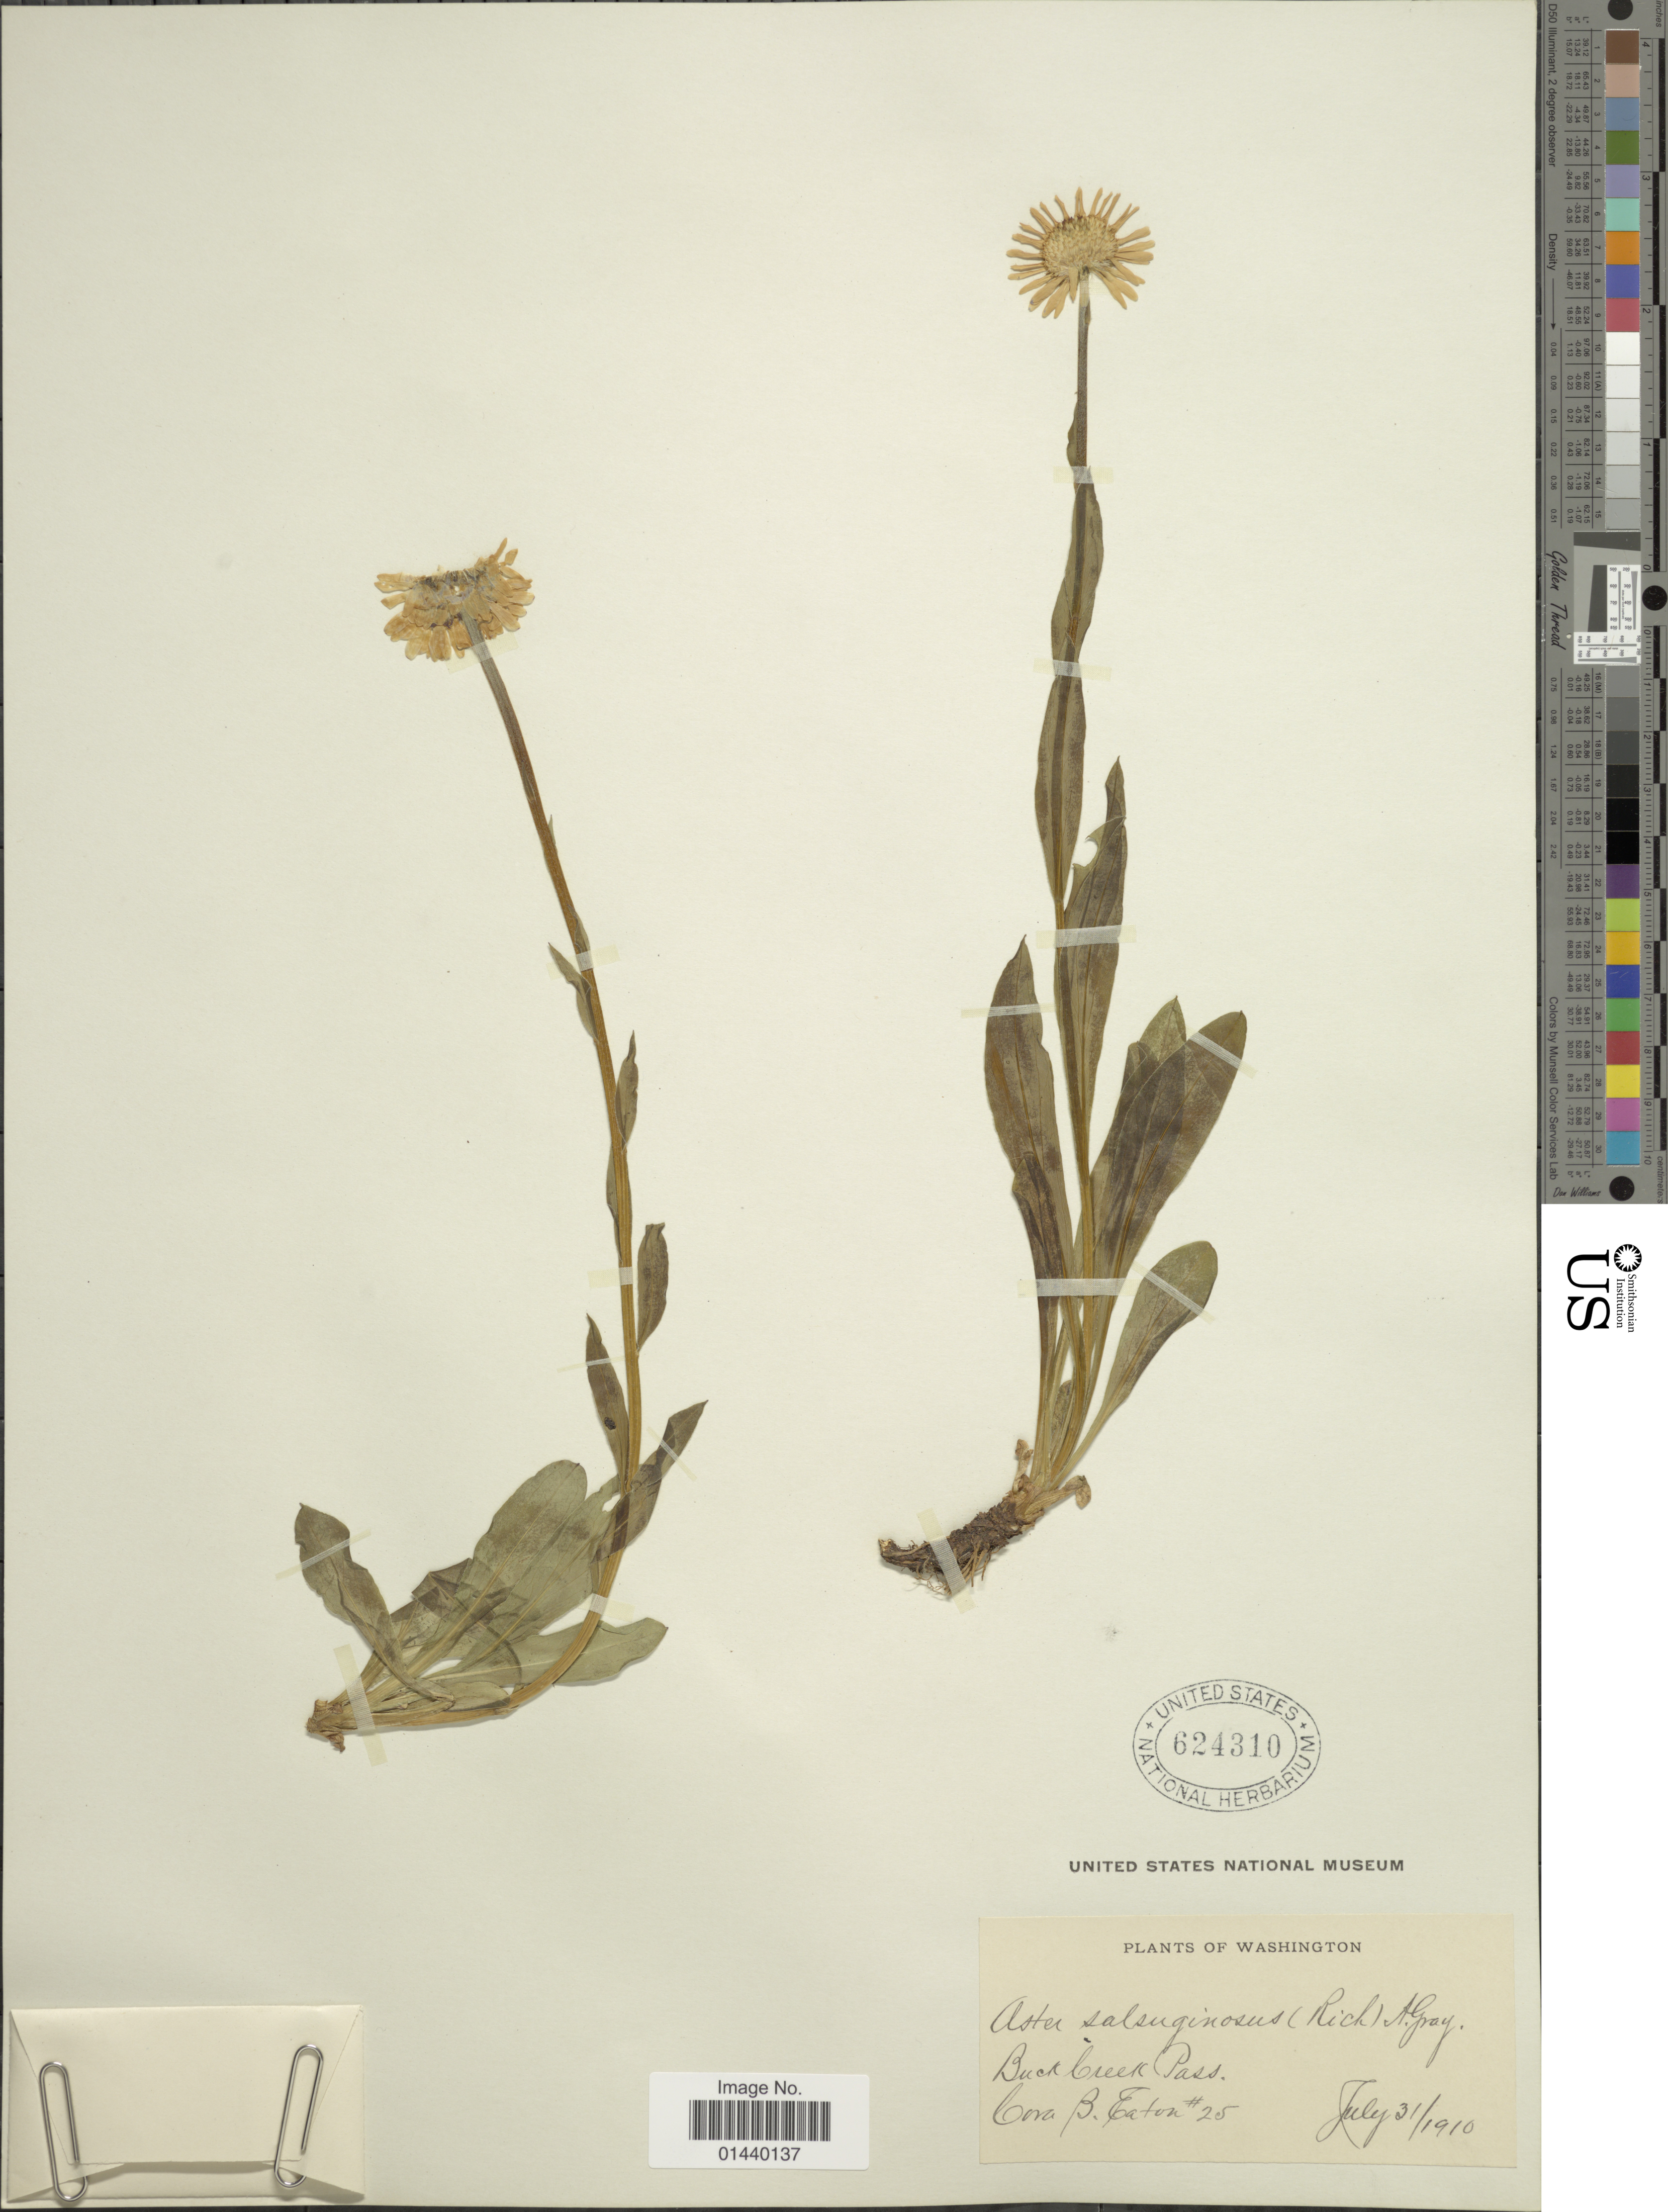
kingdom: Plantae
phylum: Tracheophyta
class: Magnoliopsida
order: Asterales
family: Asteraceae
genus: Erigeron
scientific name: Erigeron salsuginosus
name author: (Richardson ex R. Br.) A. Gray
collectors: C. Eaton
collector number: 25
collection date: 1910-07-31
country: United States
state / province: Washington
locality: Buck Creek Pass.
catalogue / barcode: US 624310